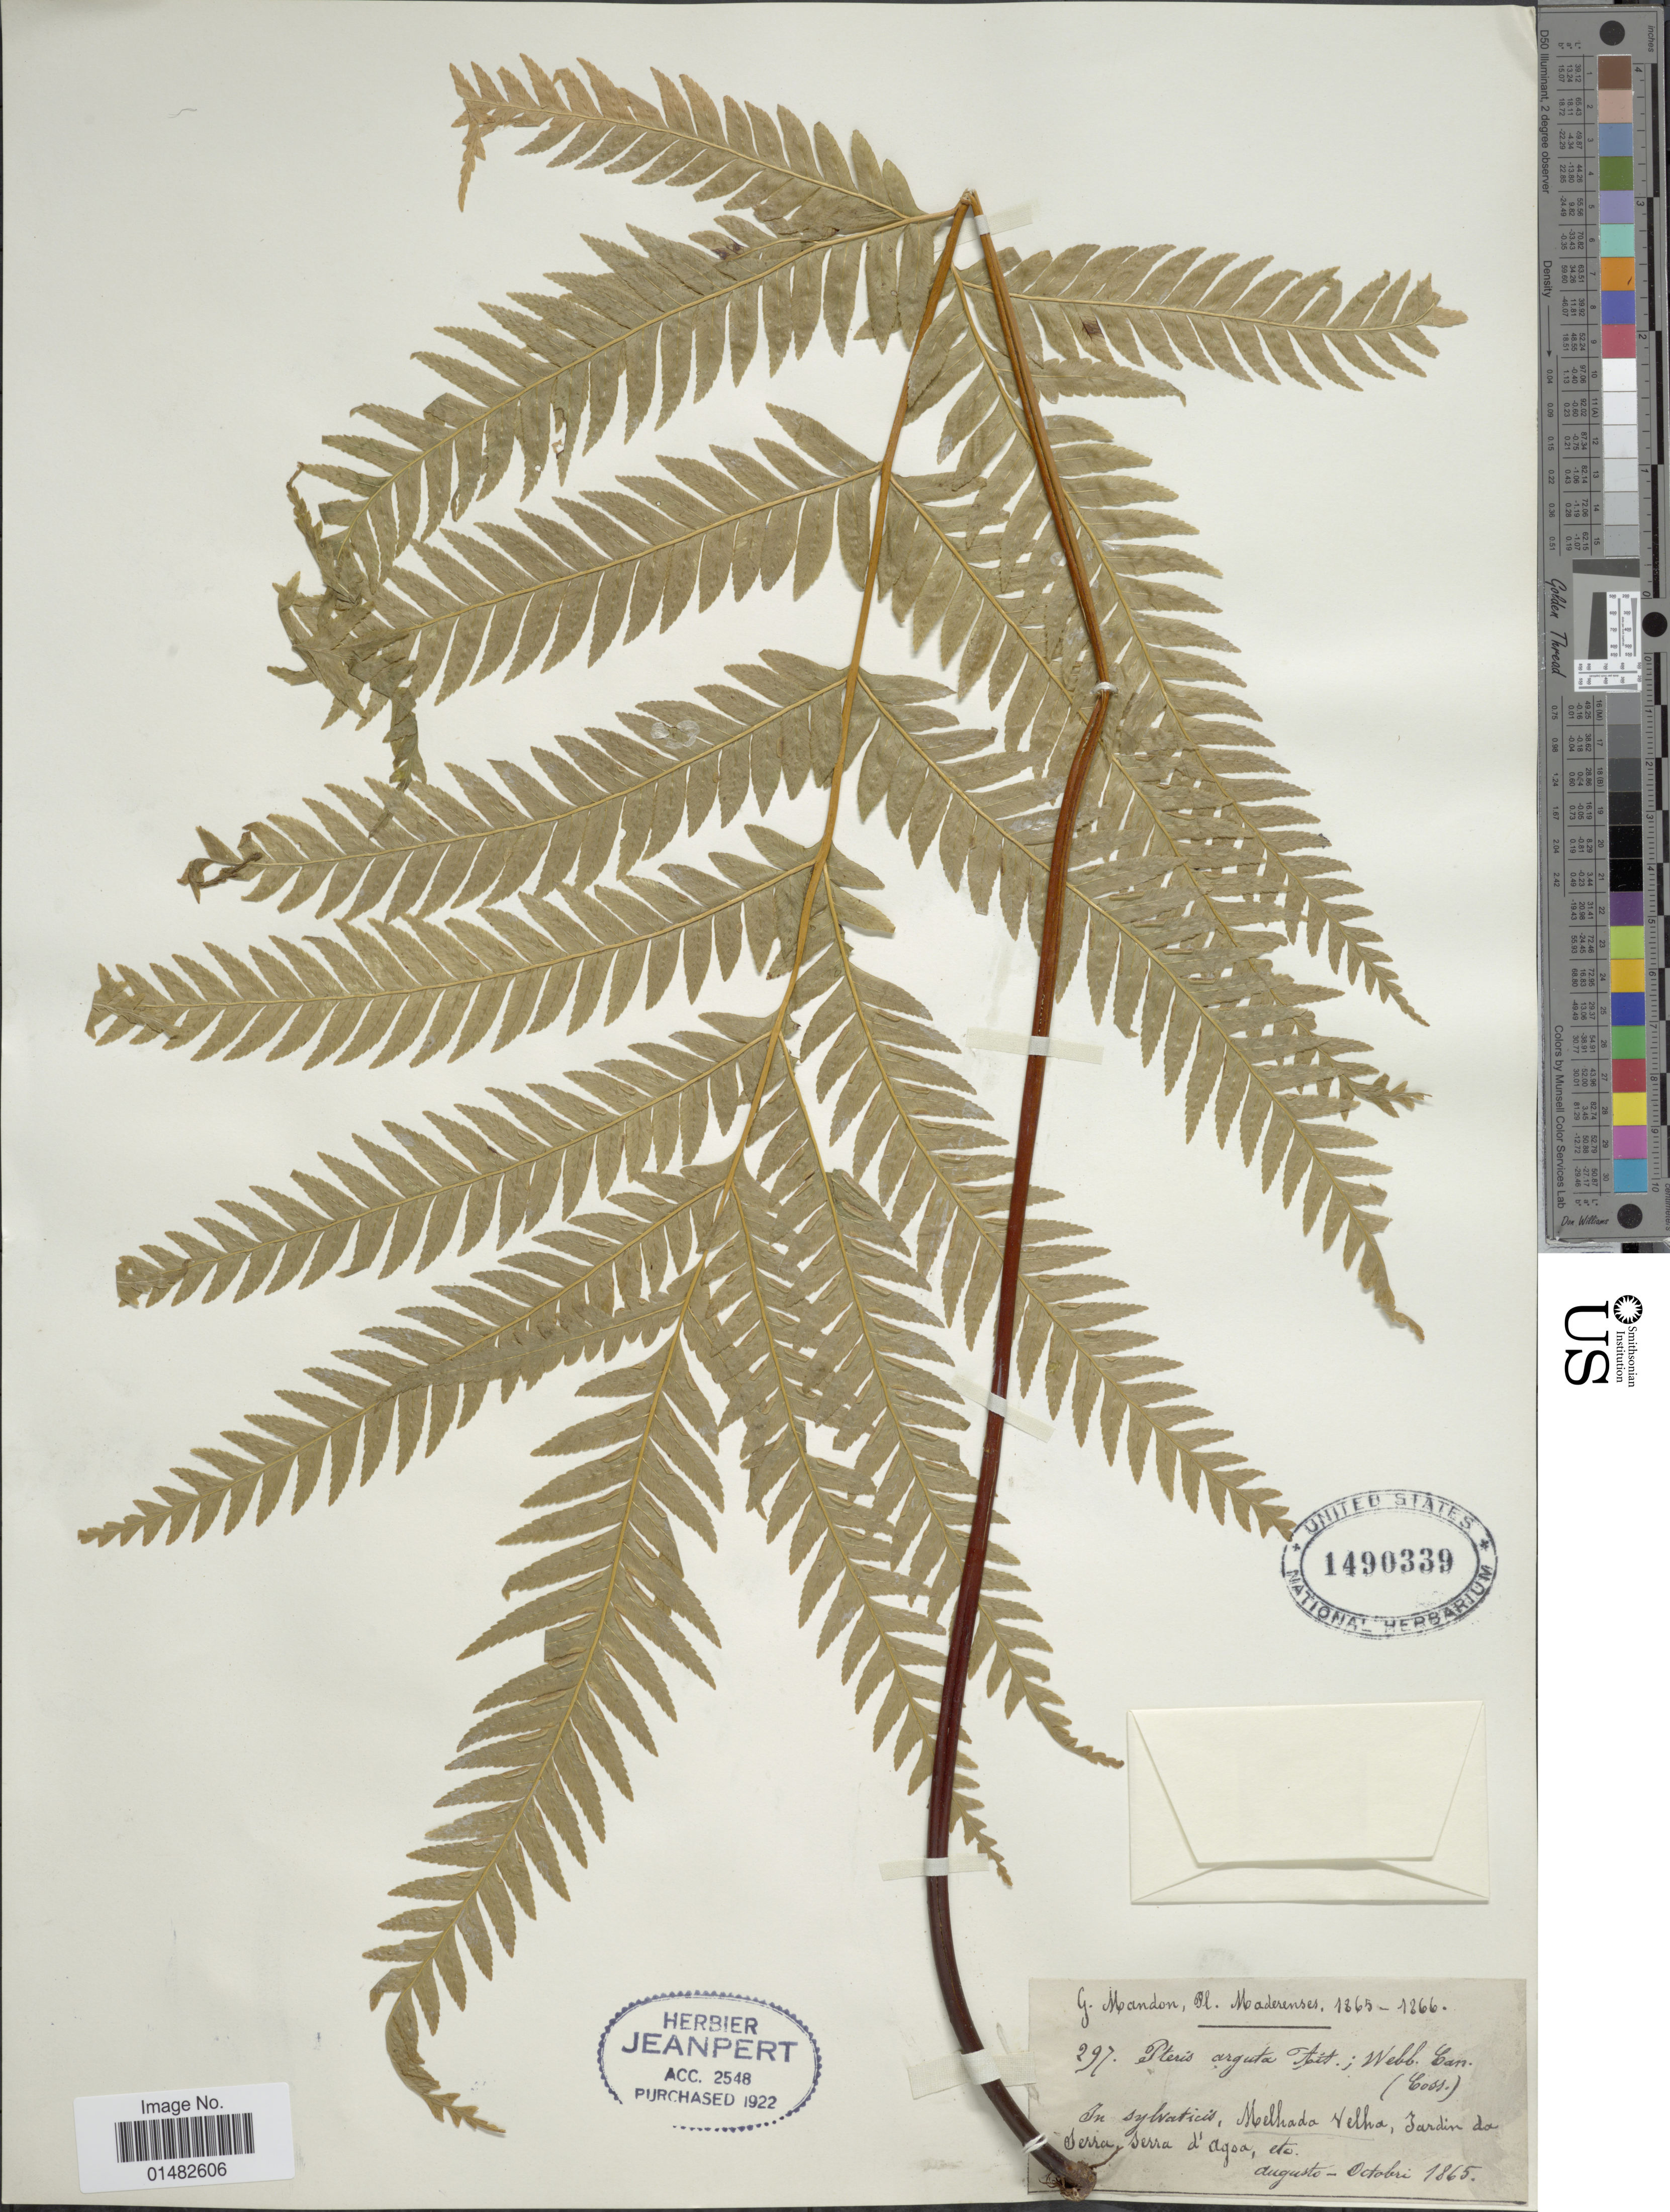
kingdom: Plantae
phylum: Tracheophyta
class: Polypodiopsida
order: Polypodiales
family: Pteridaceae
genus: Pteris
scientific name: Pteris arguta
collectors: G. Mandon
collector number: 297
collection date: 1865-08/1865-10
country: Portugal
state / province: Madeira (Aut. Reg.)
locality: Madrenses, In Sylvaticis, Melhada Velha, jardin da Serra, serra d'Agoa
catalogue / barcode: US 1490339